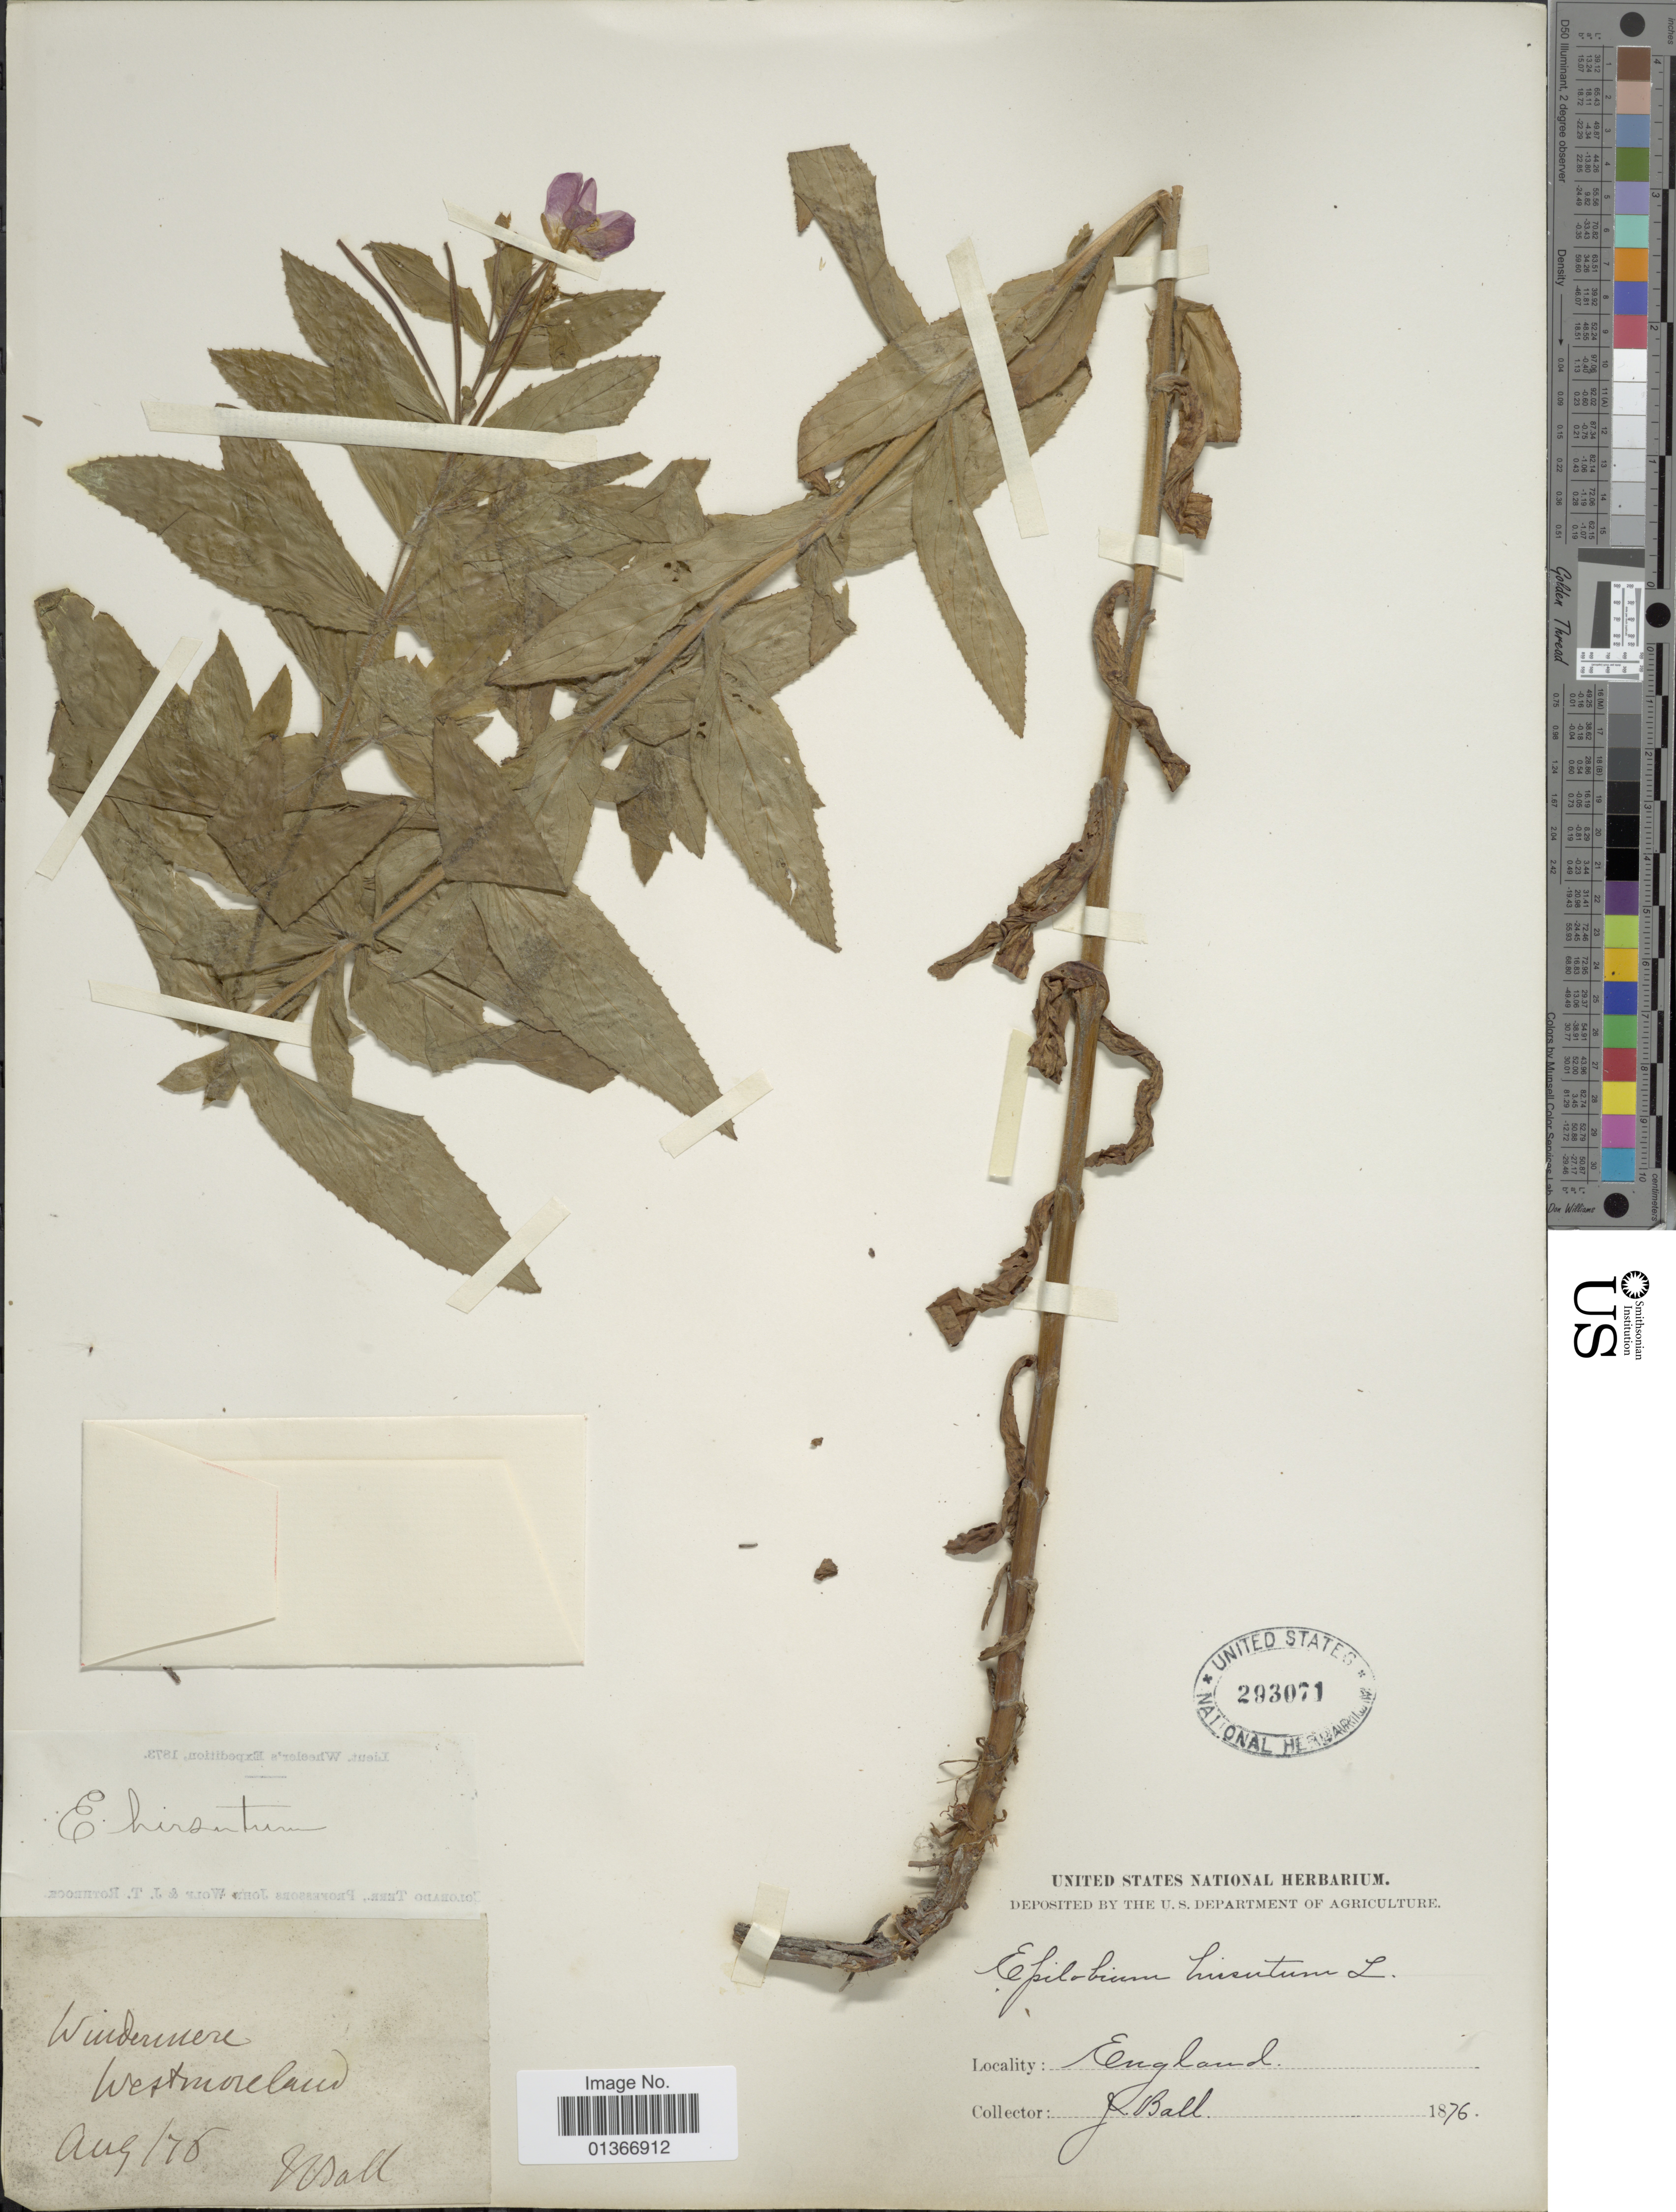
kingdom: Plantae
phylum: Tracheophyta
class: Magnoliopsida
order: Myrtales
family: Onagraceae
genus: Epilobium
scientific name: Epilobium hirsutum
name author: L.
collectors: J. Ball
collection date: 1876-08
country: United Kingdom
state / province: England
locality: Windermere, Westmorland.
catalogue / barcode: US 293071